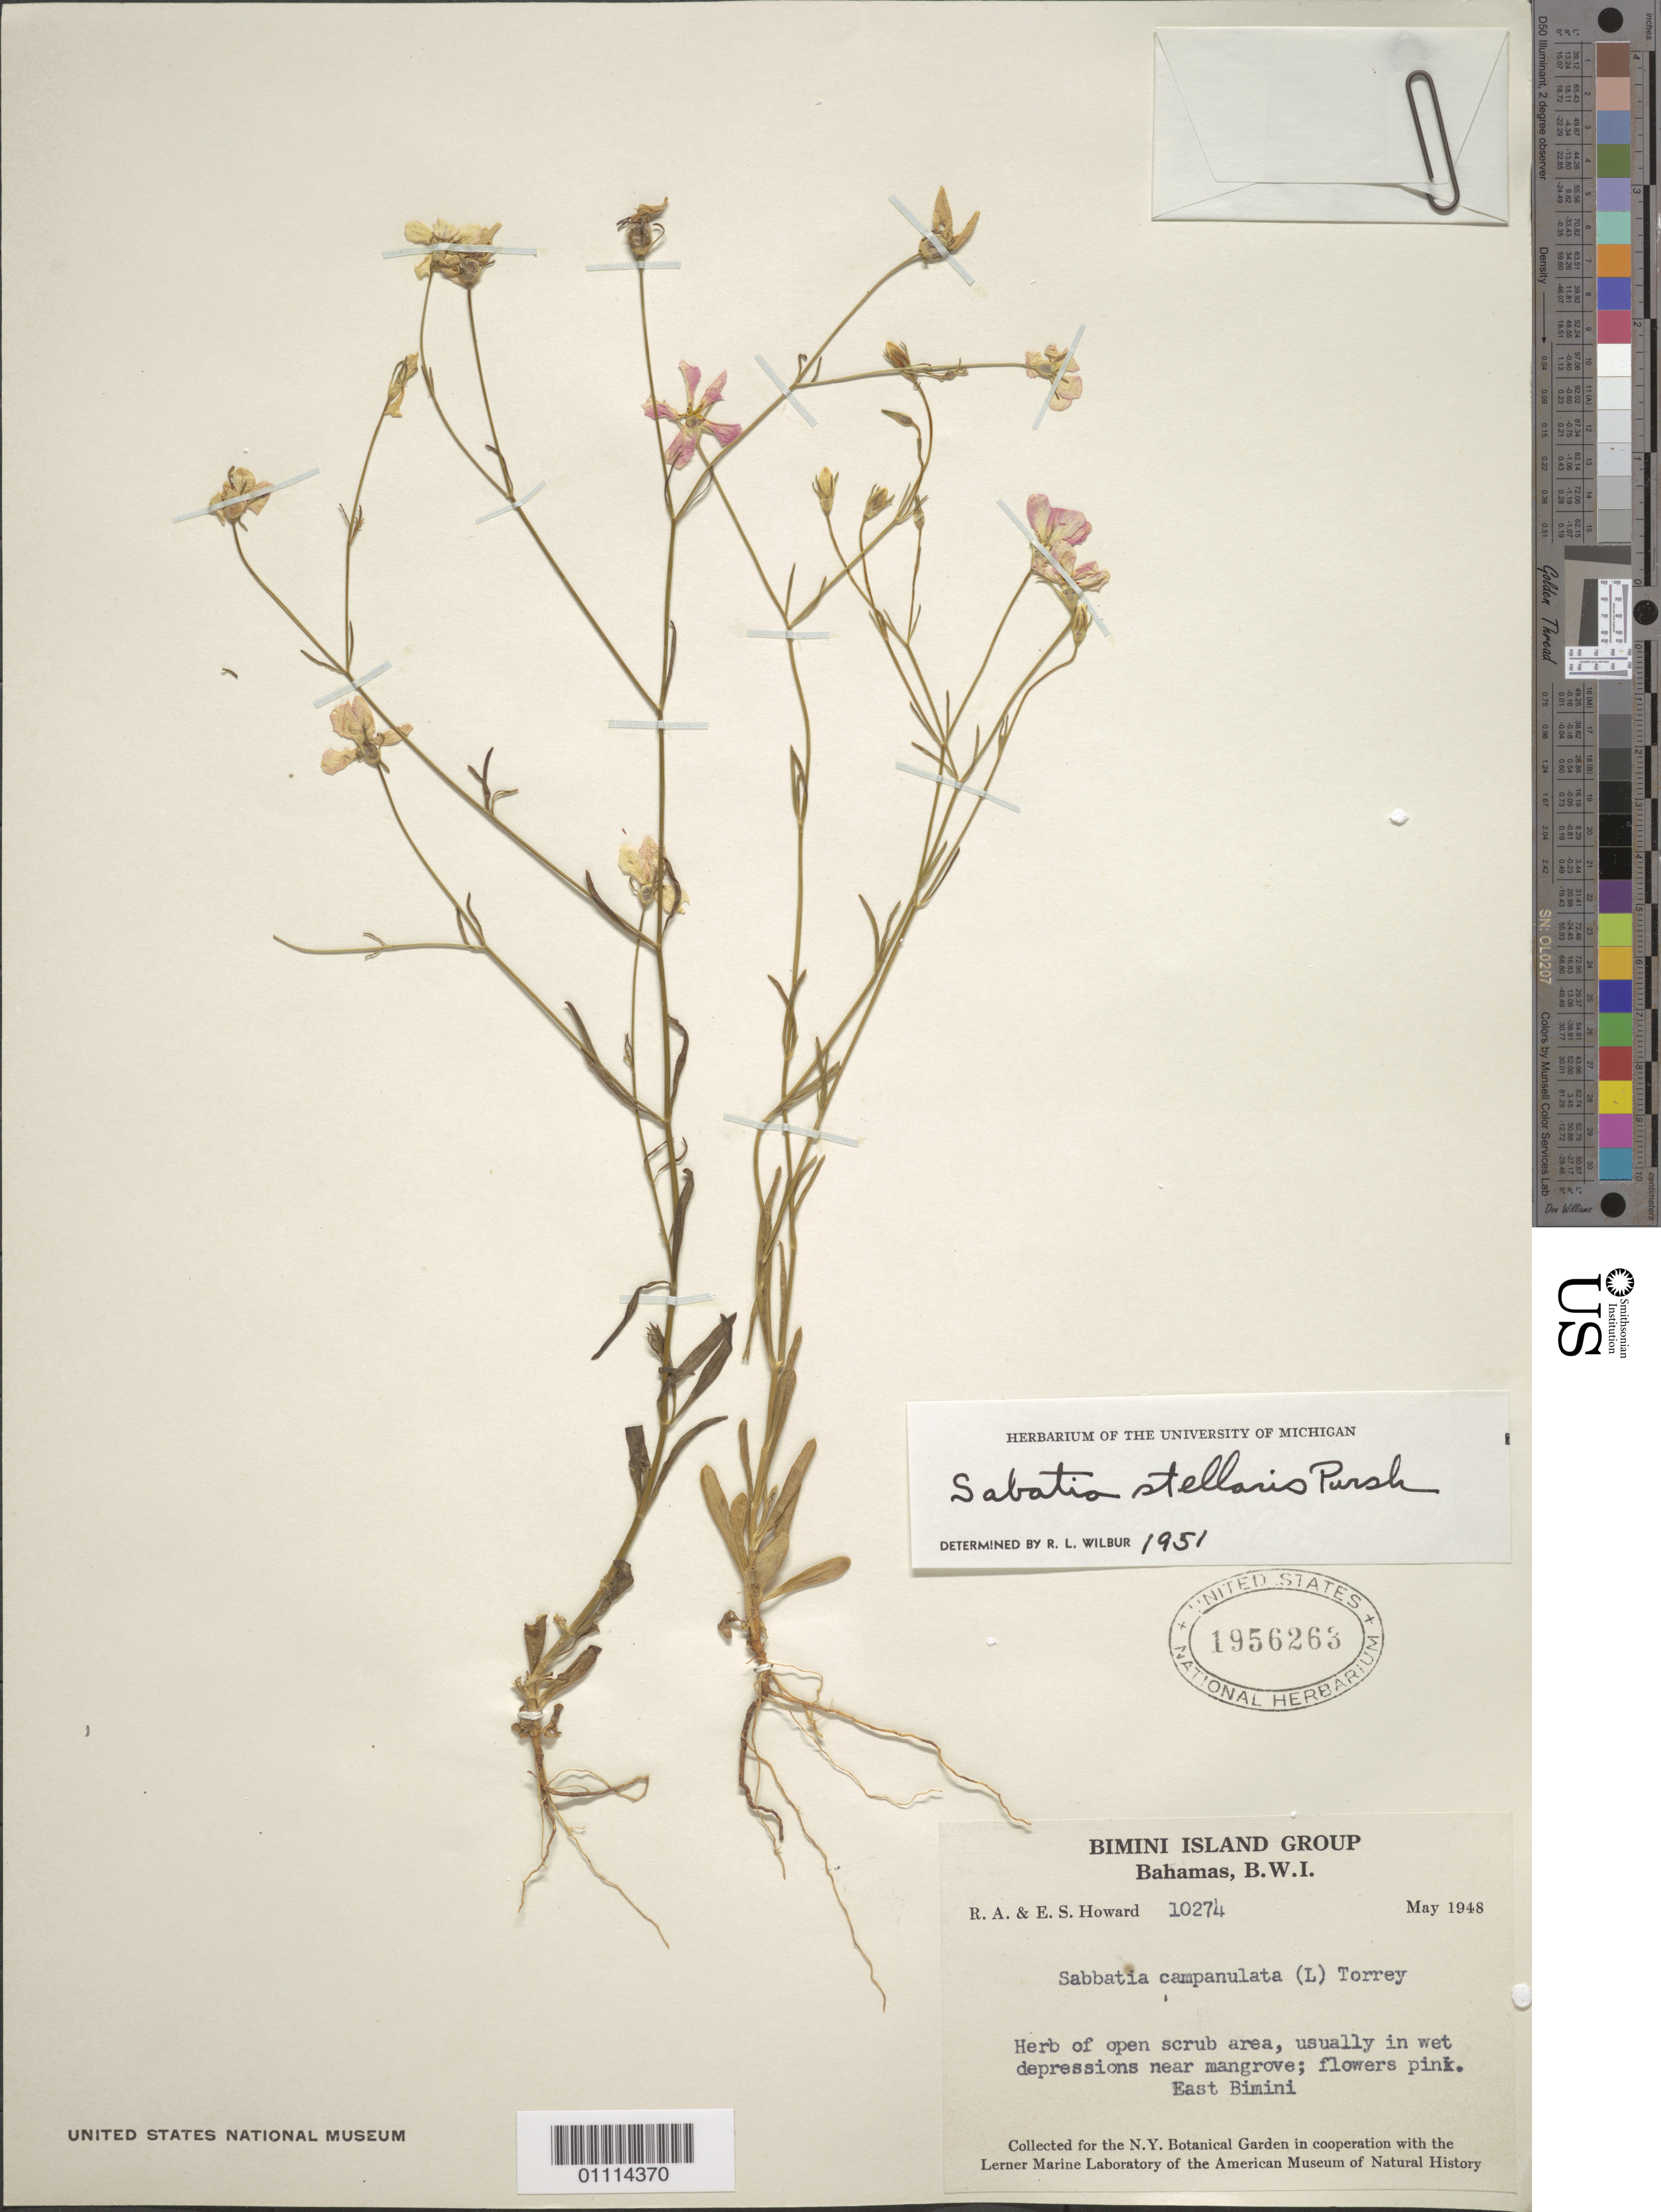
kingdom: Plantae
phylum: Tracheophyta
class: Magnoliopsida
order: Gentianales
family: Gentianaceae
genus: Sabatia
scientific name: Sabatia stellaris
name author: Pursh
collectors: R. A. Howard & E. S. Howard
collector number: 10274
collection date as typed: May 1948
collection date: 1948-05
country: Bahamas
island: East Bimini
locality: East Bimini.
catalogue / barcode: US 1956263